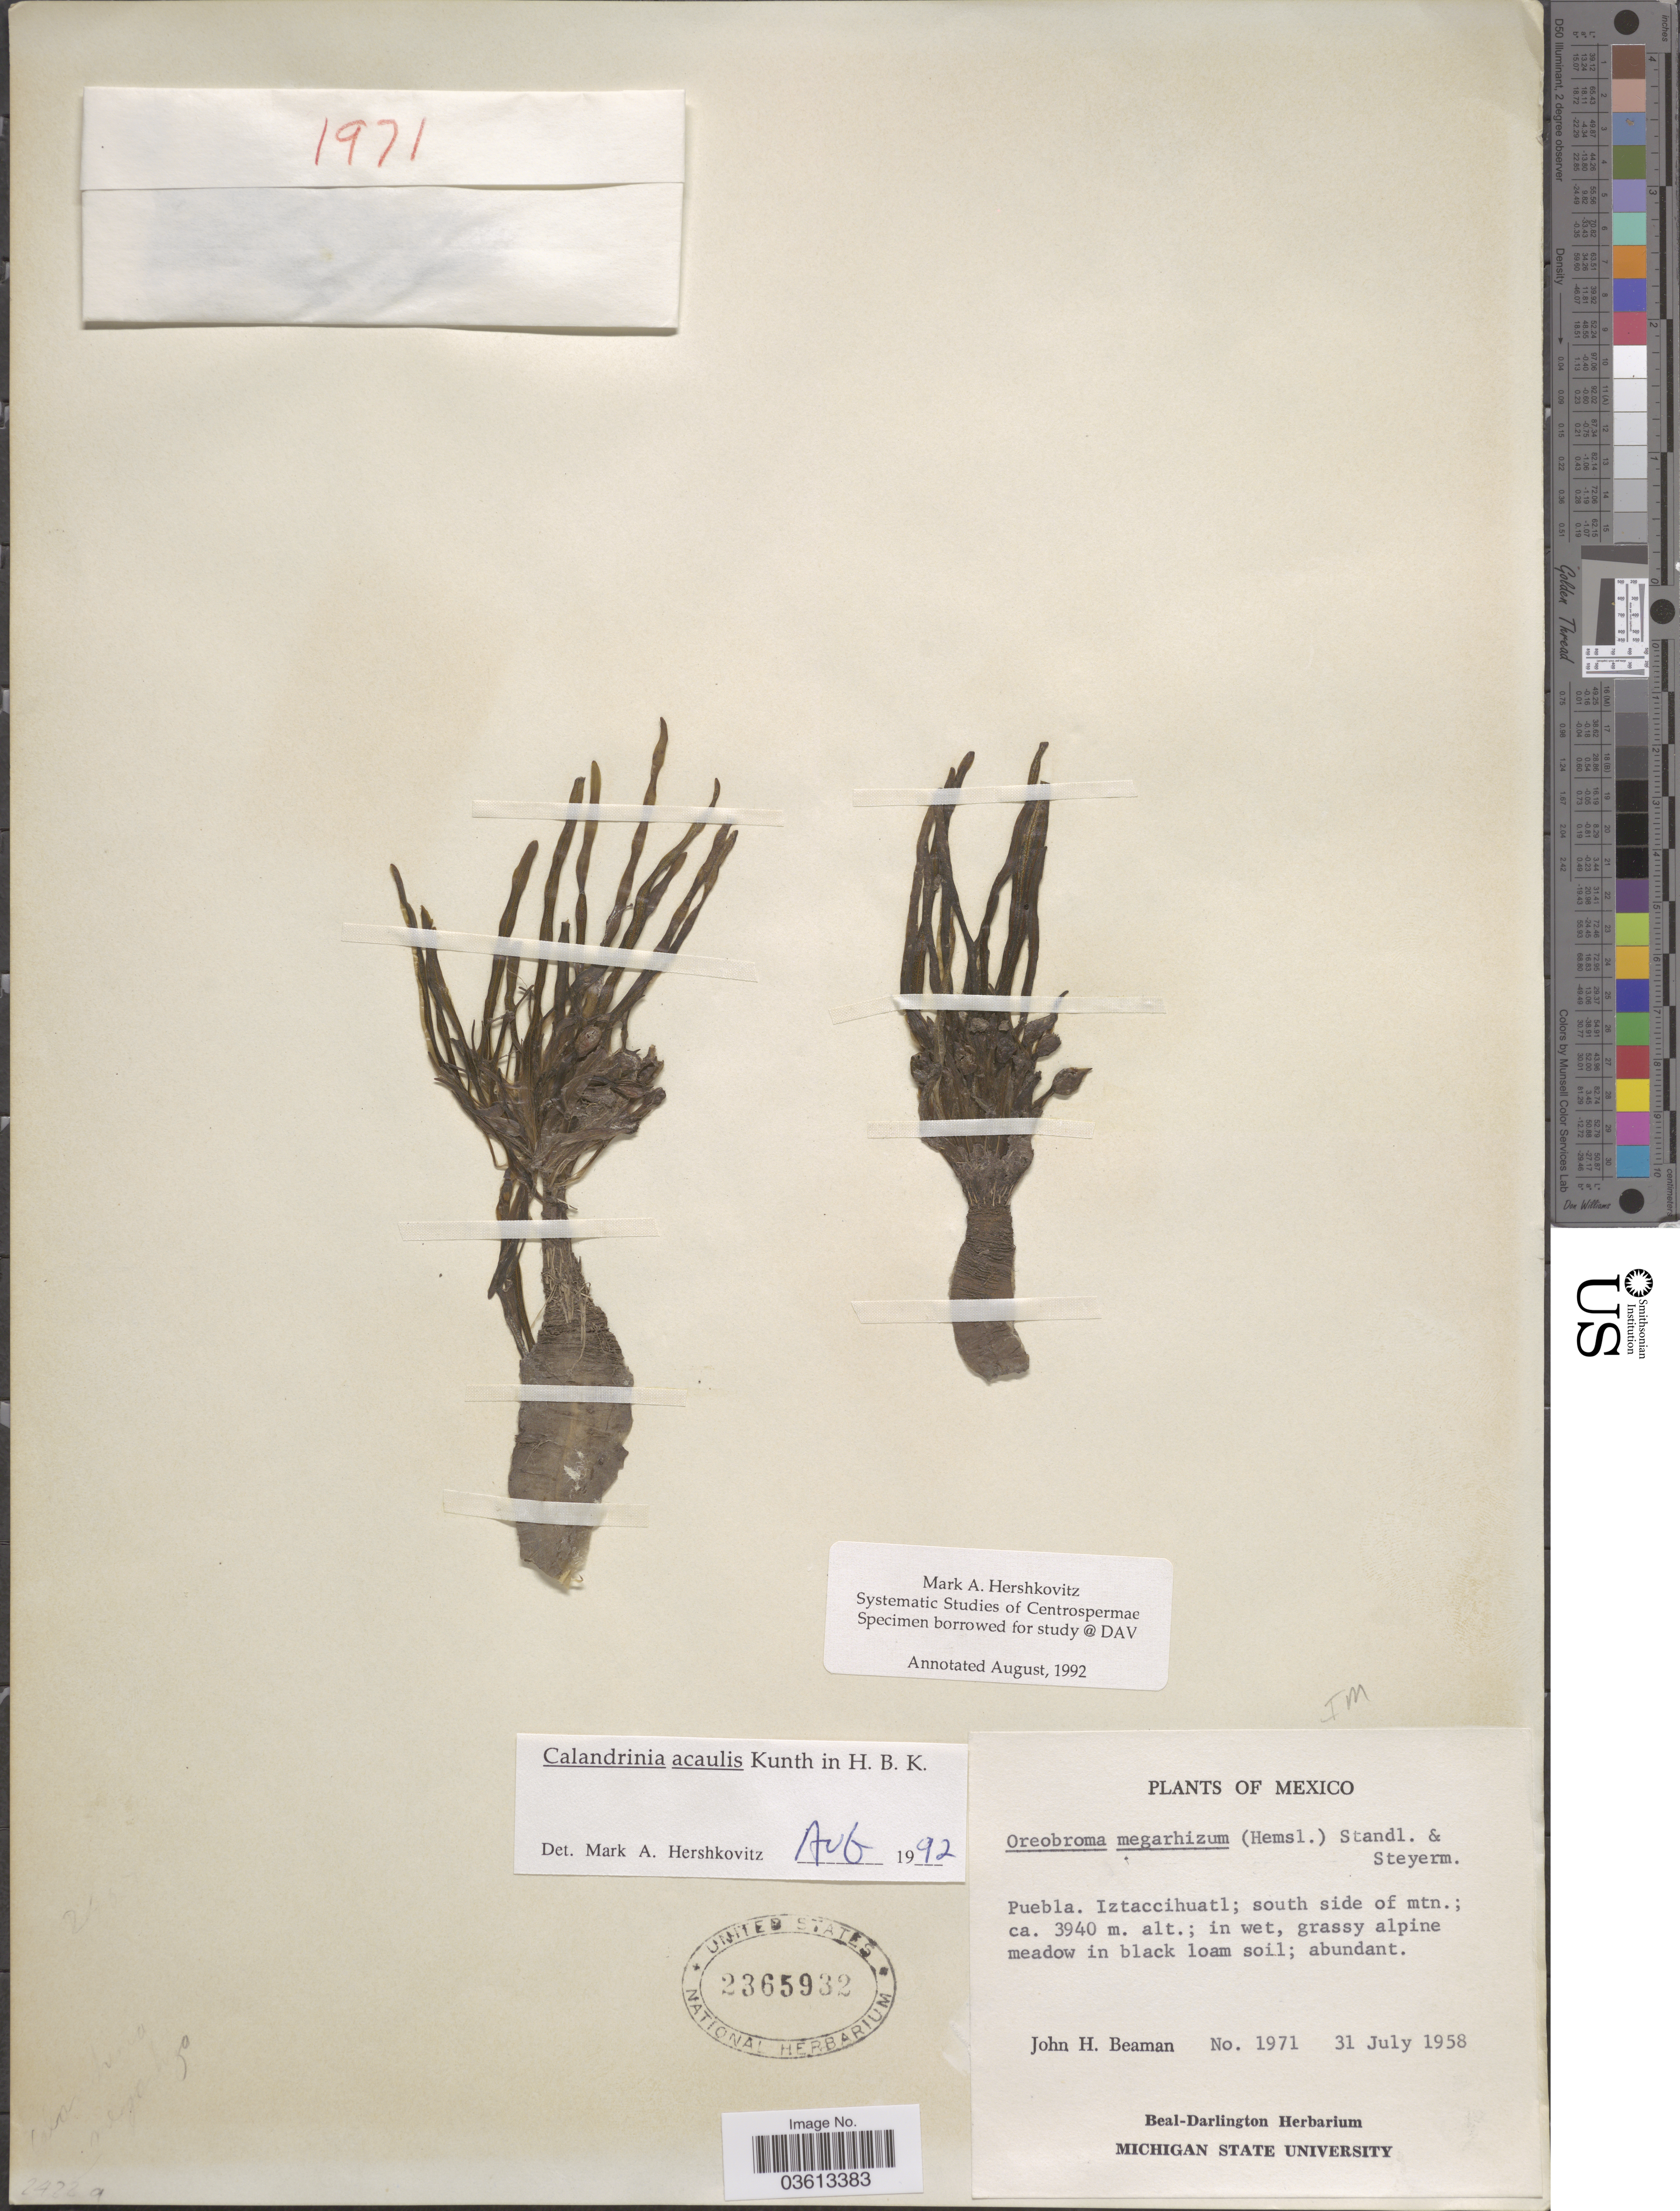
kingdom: Plantae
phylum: Tracheophyta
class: Magnoliopsida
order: Caryophyllales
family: Montiaceae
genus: Calandrinia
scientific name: Calandrinia acaulis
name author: Kunth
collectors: J. H. Beaman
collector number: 1971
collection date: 1958-07-31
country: Mexico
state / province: Puebla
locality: Iztaccihuatl; south side of mtn.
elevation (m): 3940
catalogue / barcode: US 2365932